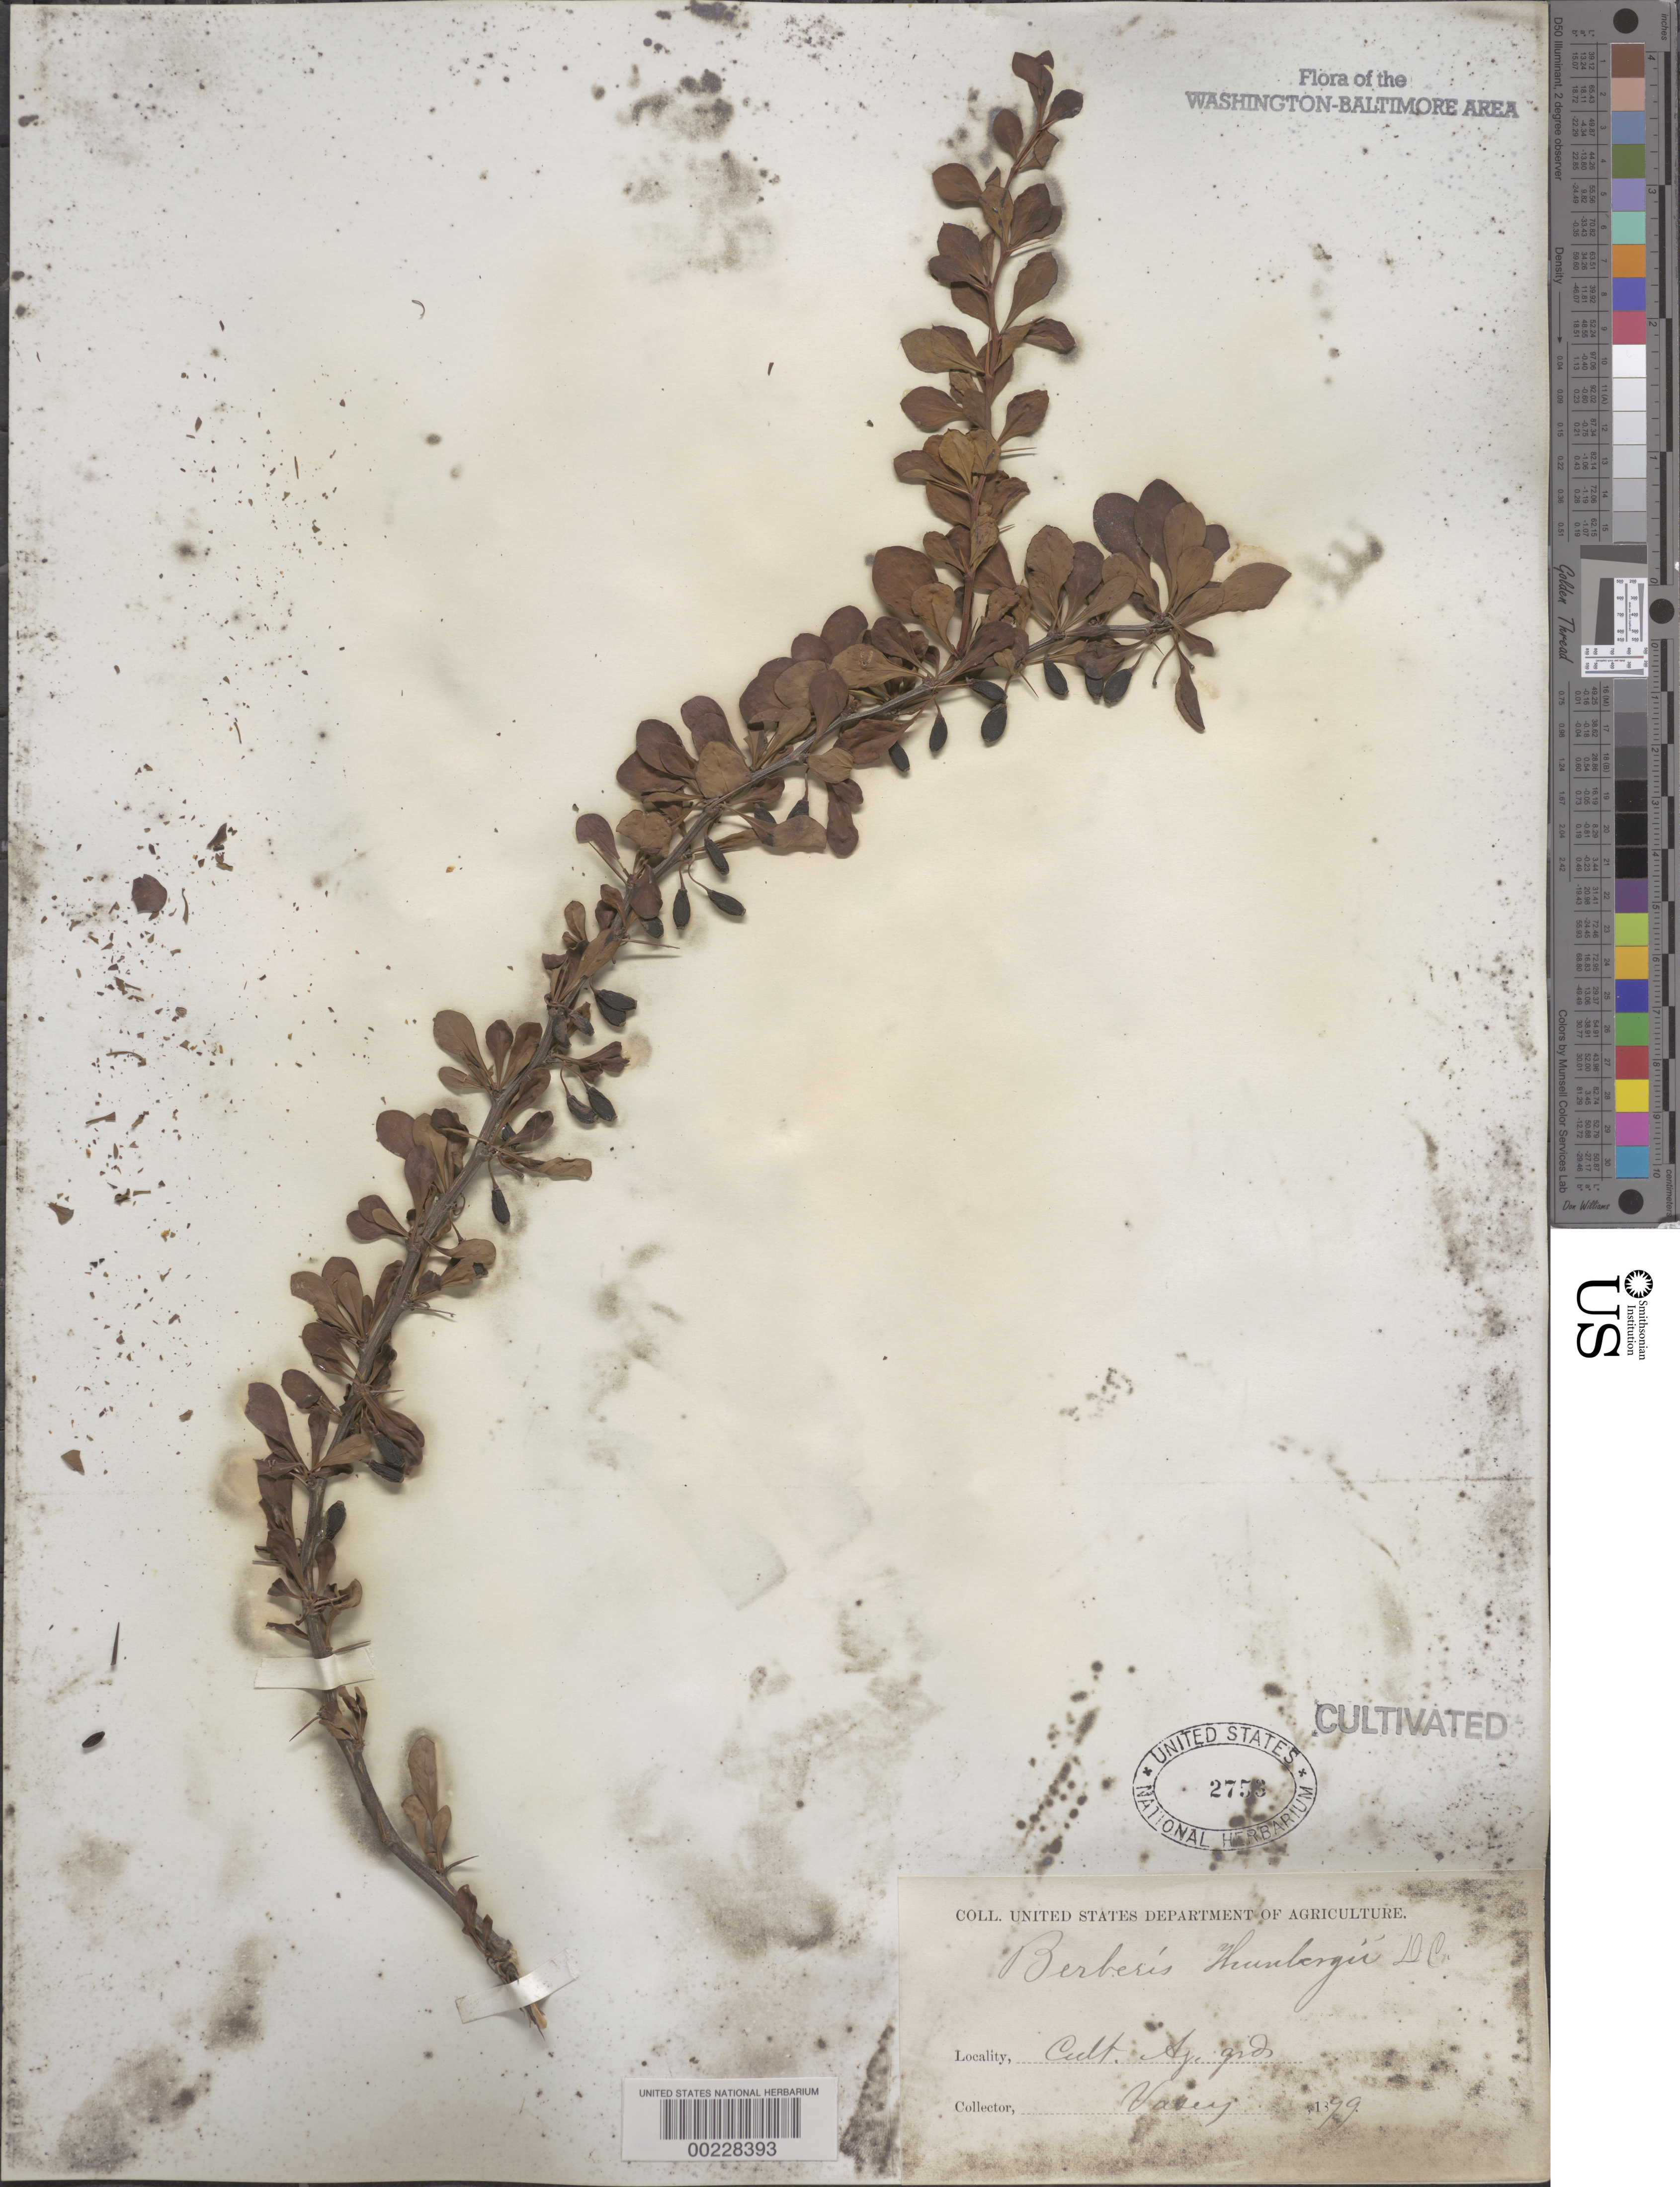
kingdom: Plantae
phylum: Tracheophyta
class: Magnoliopsida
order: Ranunculales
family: Berberidaceae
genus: Berberis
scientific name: Berberis thunbergii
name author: DC.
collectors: G. Vasey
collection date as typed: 1899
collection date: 1899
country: United States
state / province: District of Columbia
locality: Agricultural grounds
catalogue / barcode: US 2753